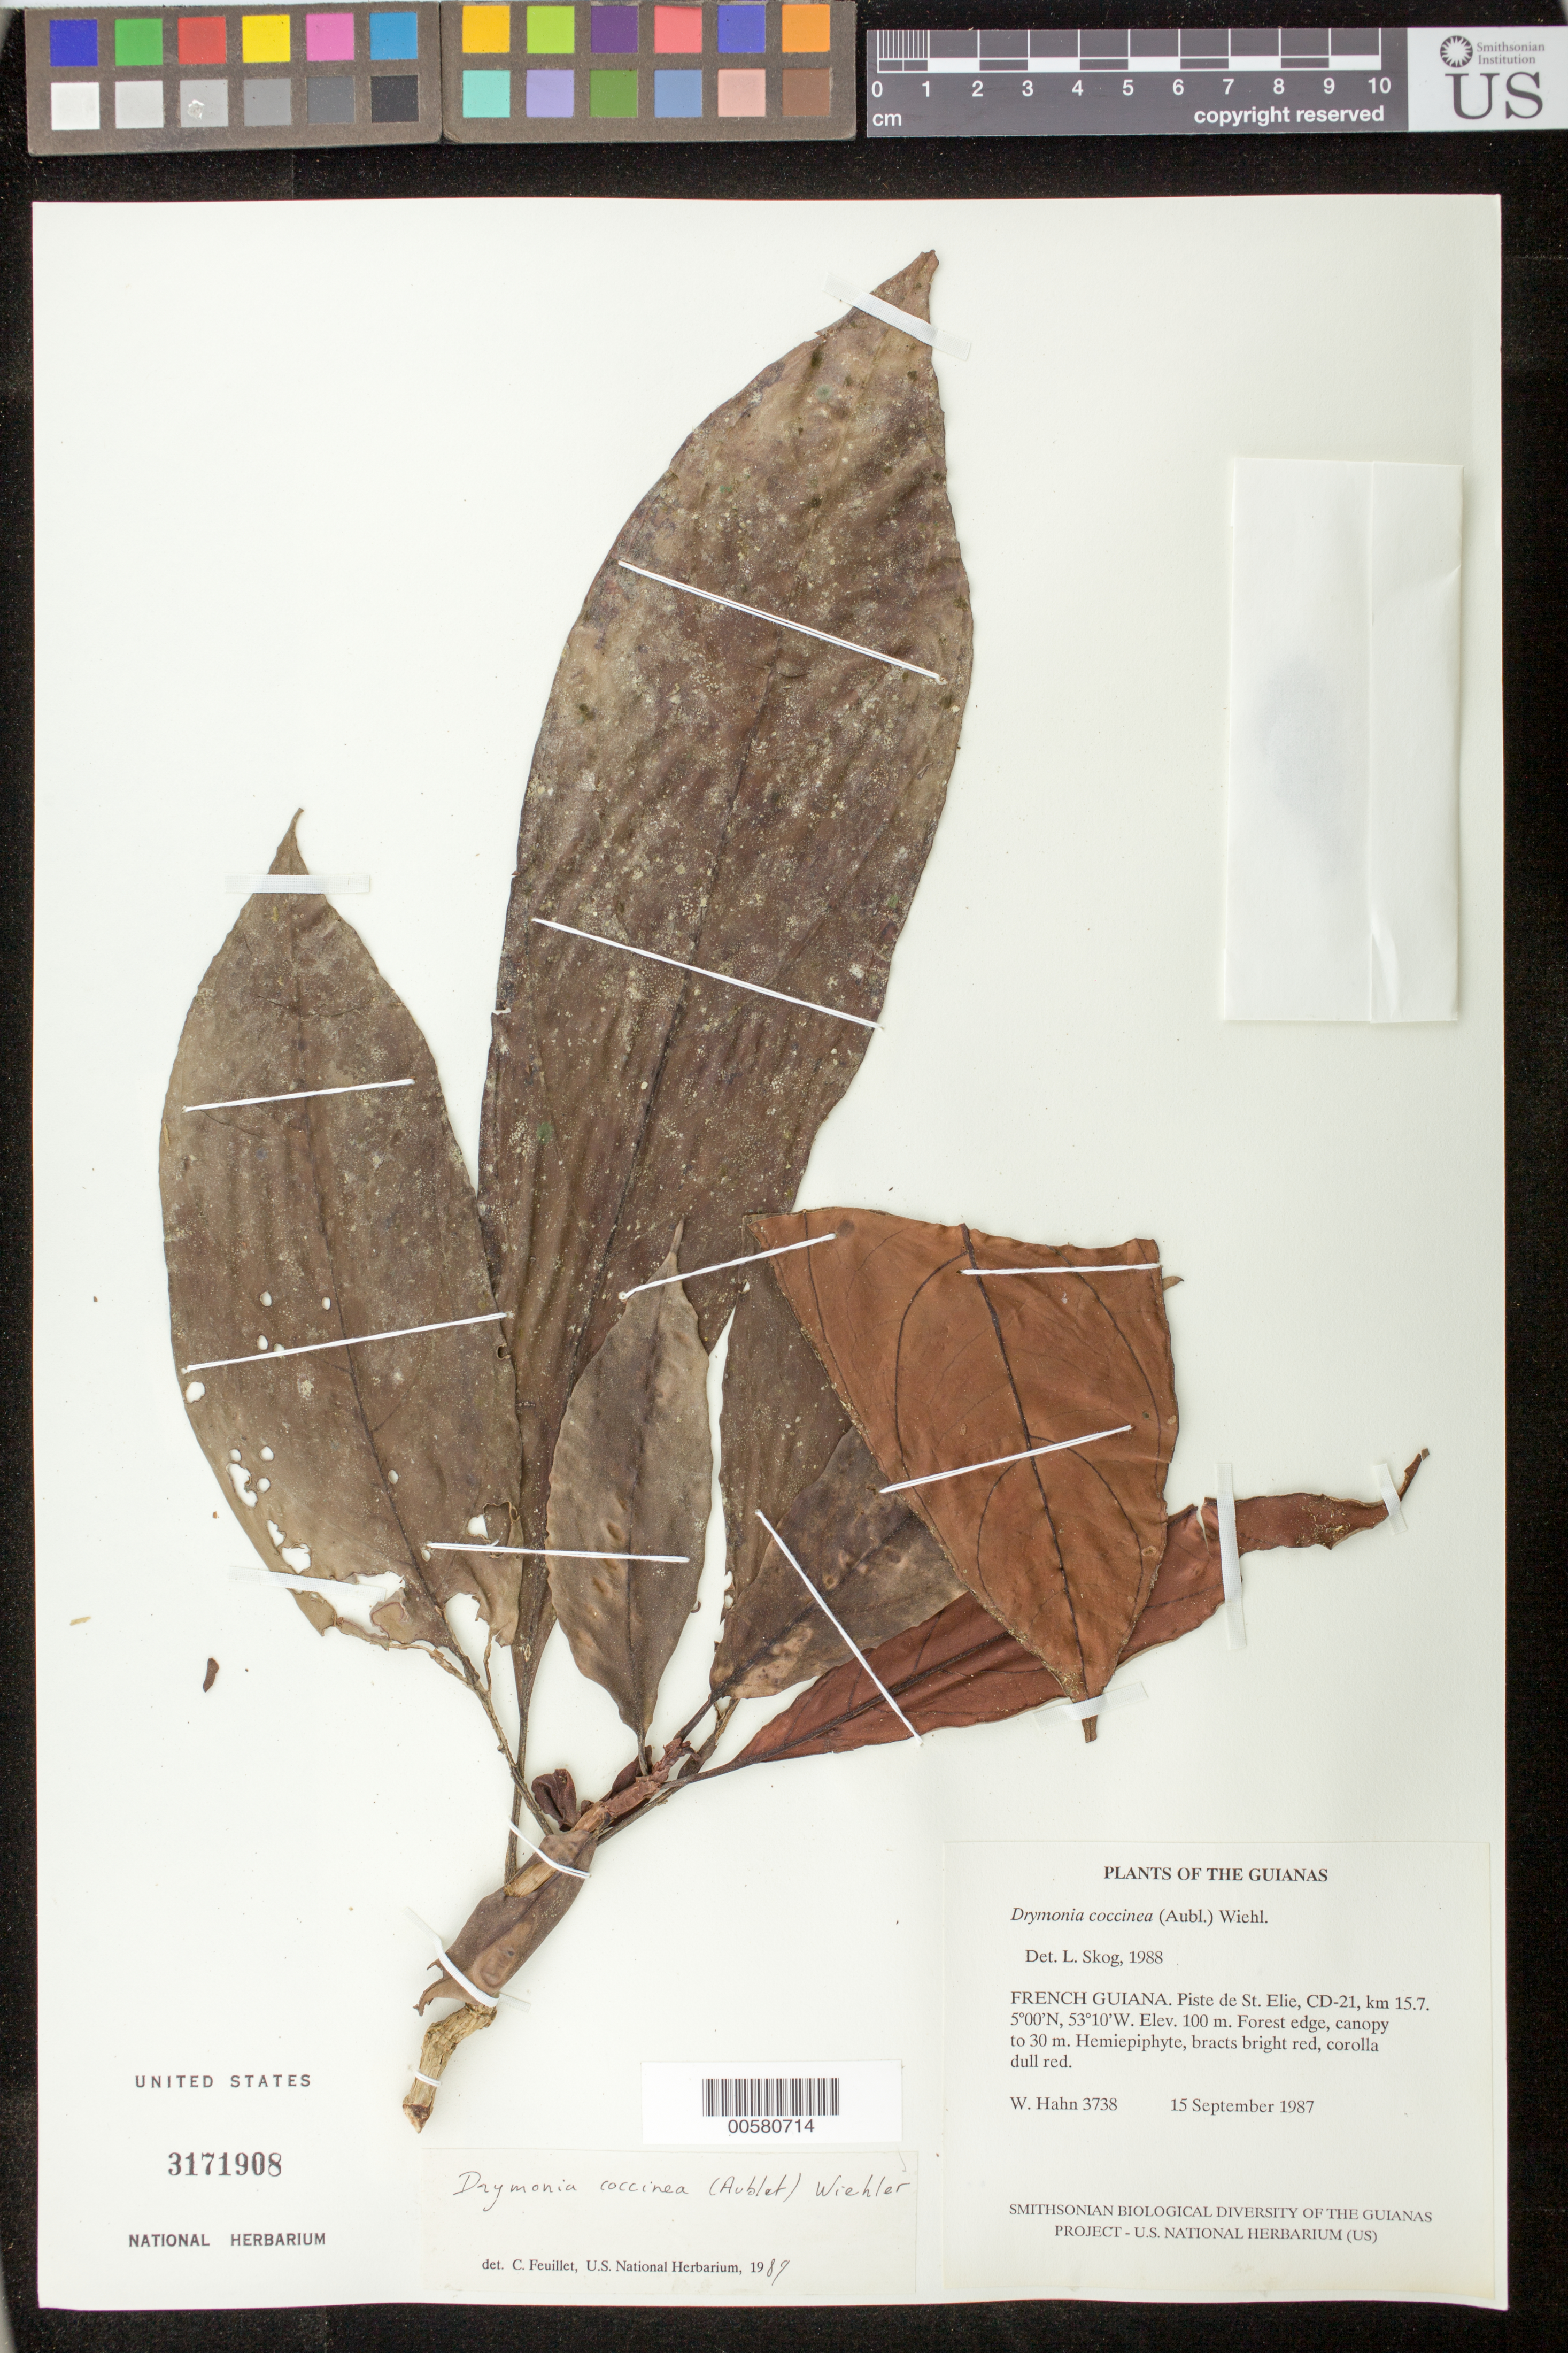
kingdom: Plantae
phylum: Tracheophyta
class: Magnoliopsida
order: Lamiales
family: Gesneriaceae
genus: Drymonia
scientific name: Drymonia coccinea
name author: (Aubl.) Wiehler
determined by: Skog, Laurence E.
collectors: W. J. Hahn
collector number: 3738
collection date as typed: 15 Sep 1987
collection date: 1987-09-15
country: French Guiana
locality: Piste de St. Elie, CD-21, km 15.7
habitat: Forest edge, canopy to 30 m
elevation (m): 100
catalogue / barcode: US 3171908